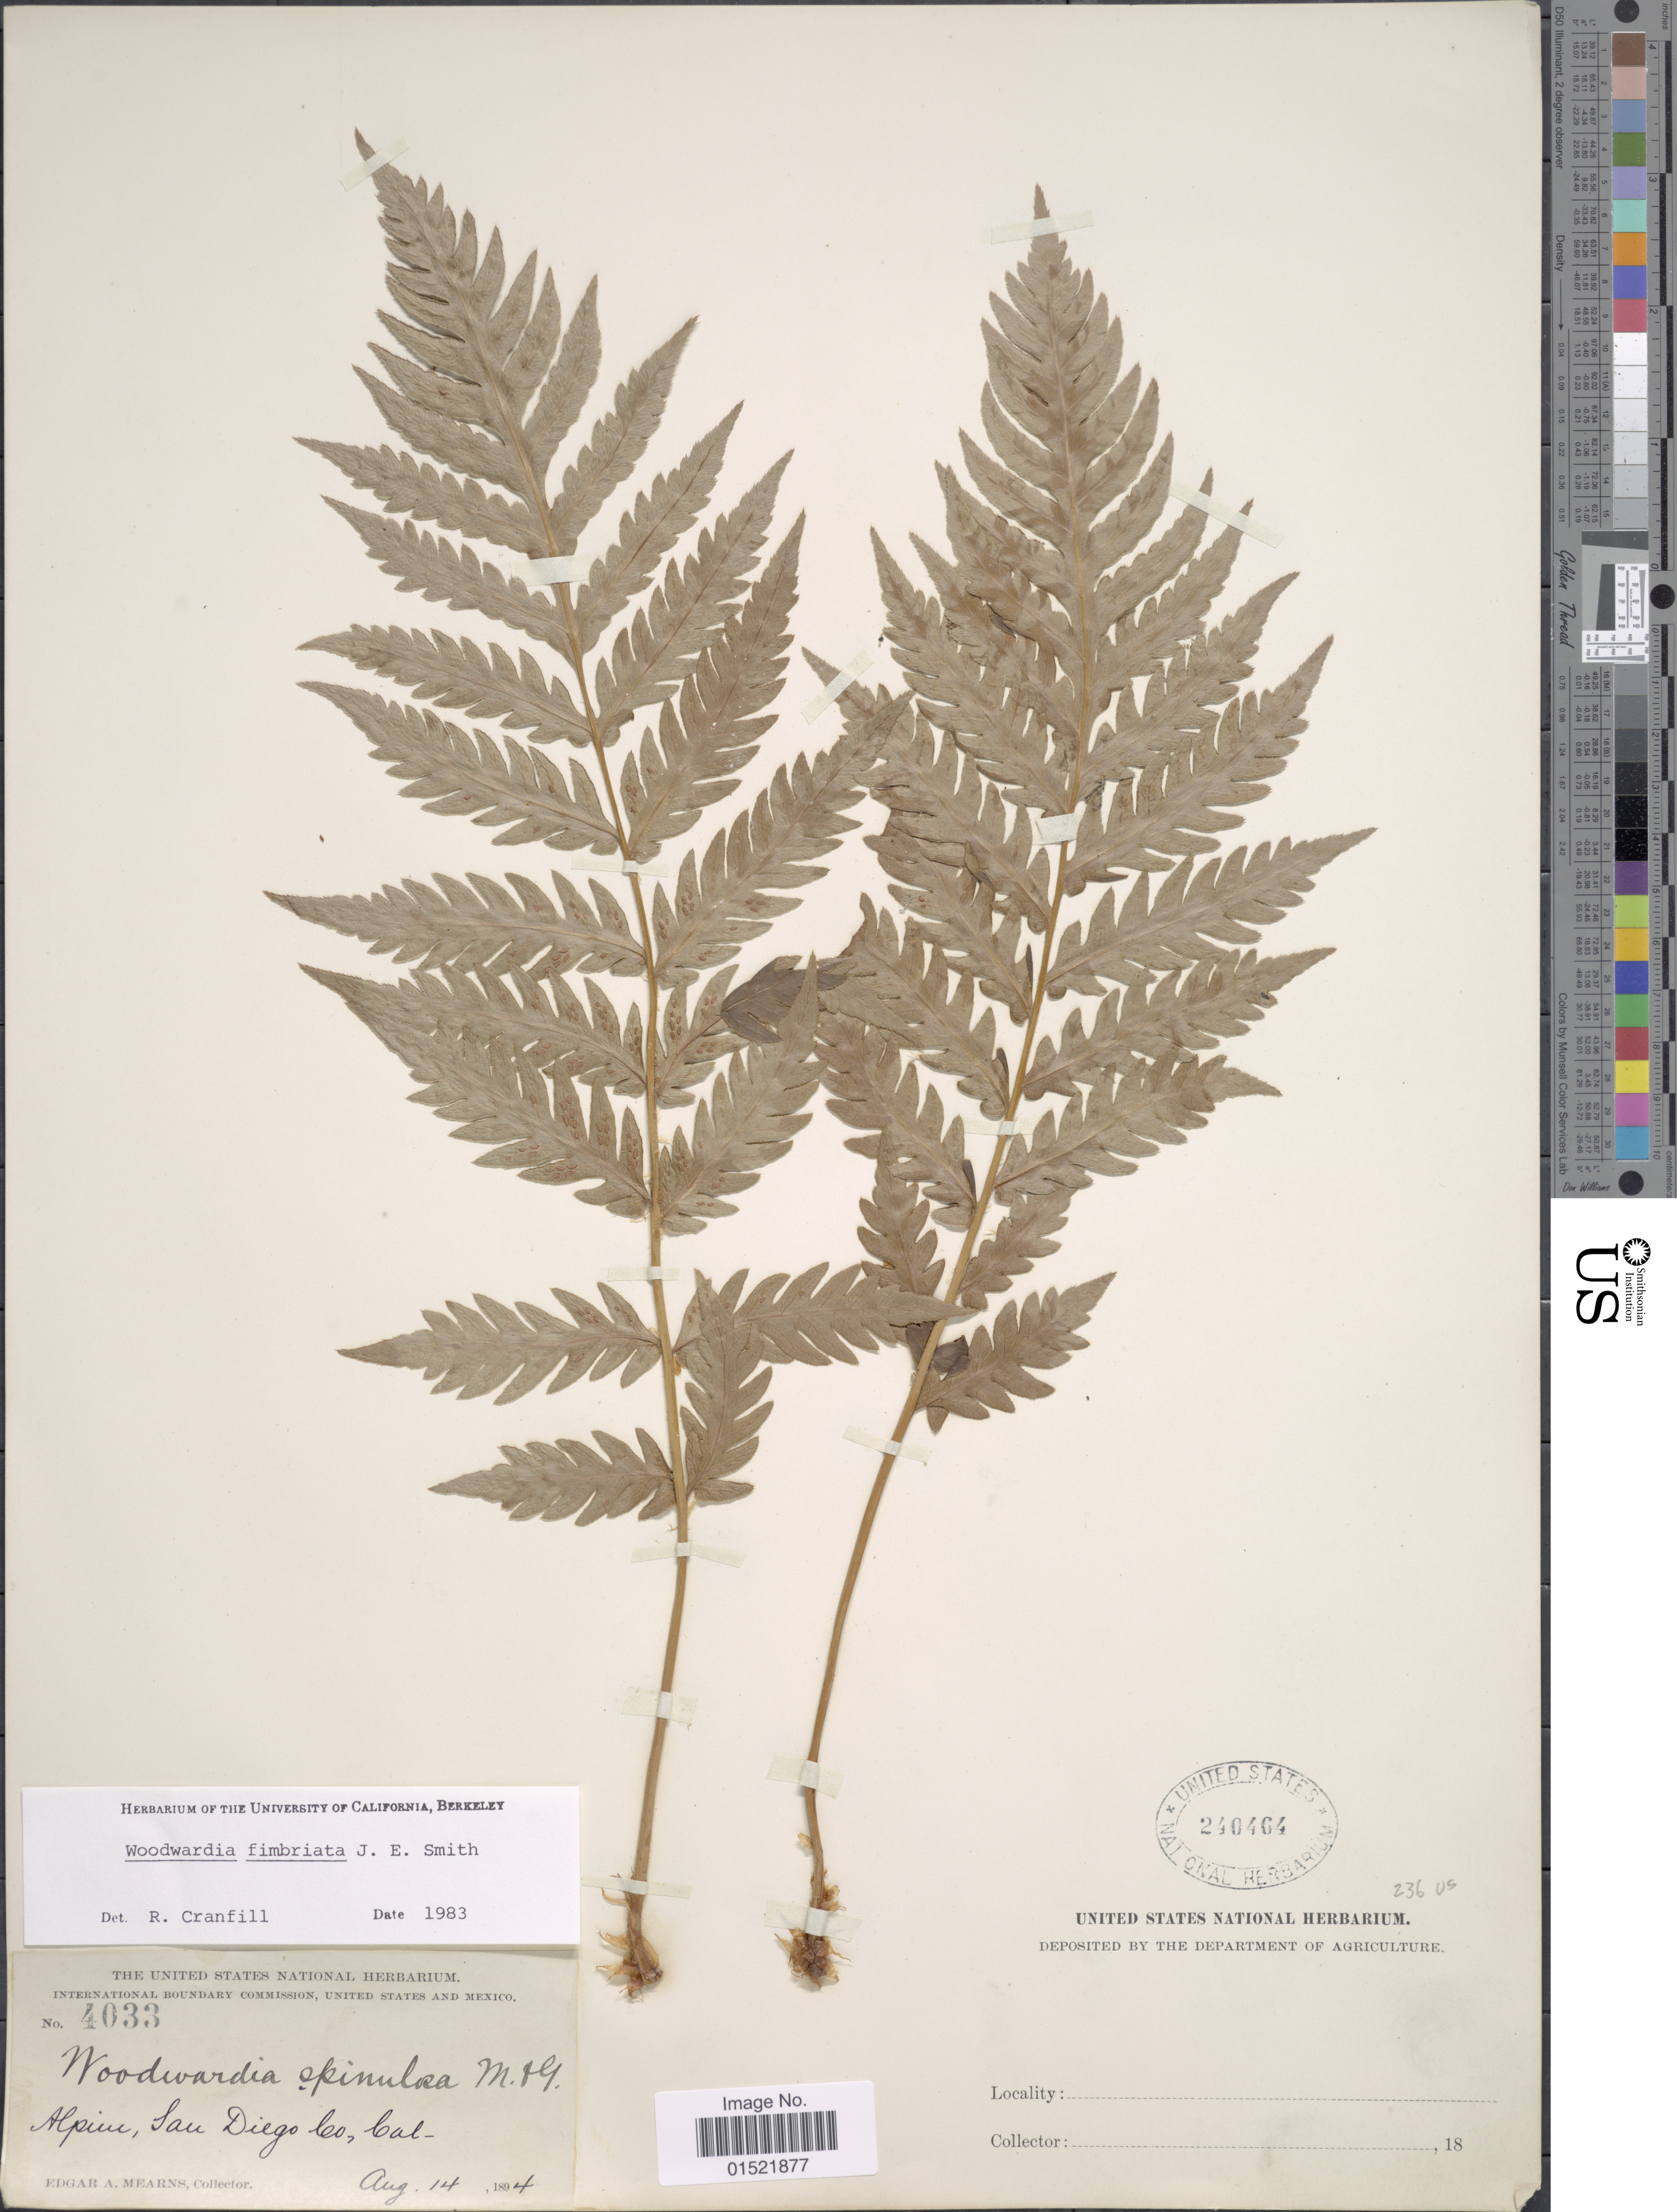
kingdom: Plantae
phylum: Tracheophyta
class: Polypodiopsida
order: Polypodiales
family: Blechnaceae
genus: Woodwardia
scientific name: Woodwardia fimbriata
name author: Sm.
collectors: E. A. Mearns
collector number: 4033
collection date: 1894-08-14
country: United States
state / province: California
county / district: San Diego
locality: Alpine, San Diego Co, Cal.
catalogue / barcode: US 240464